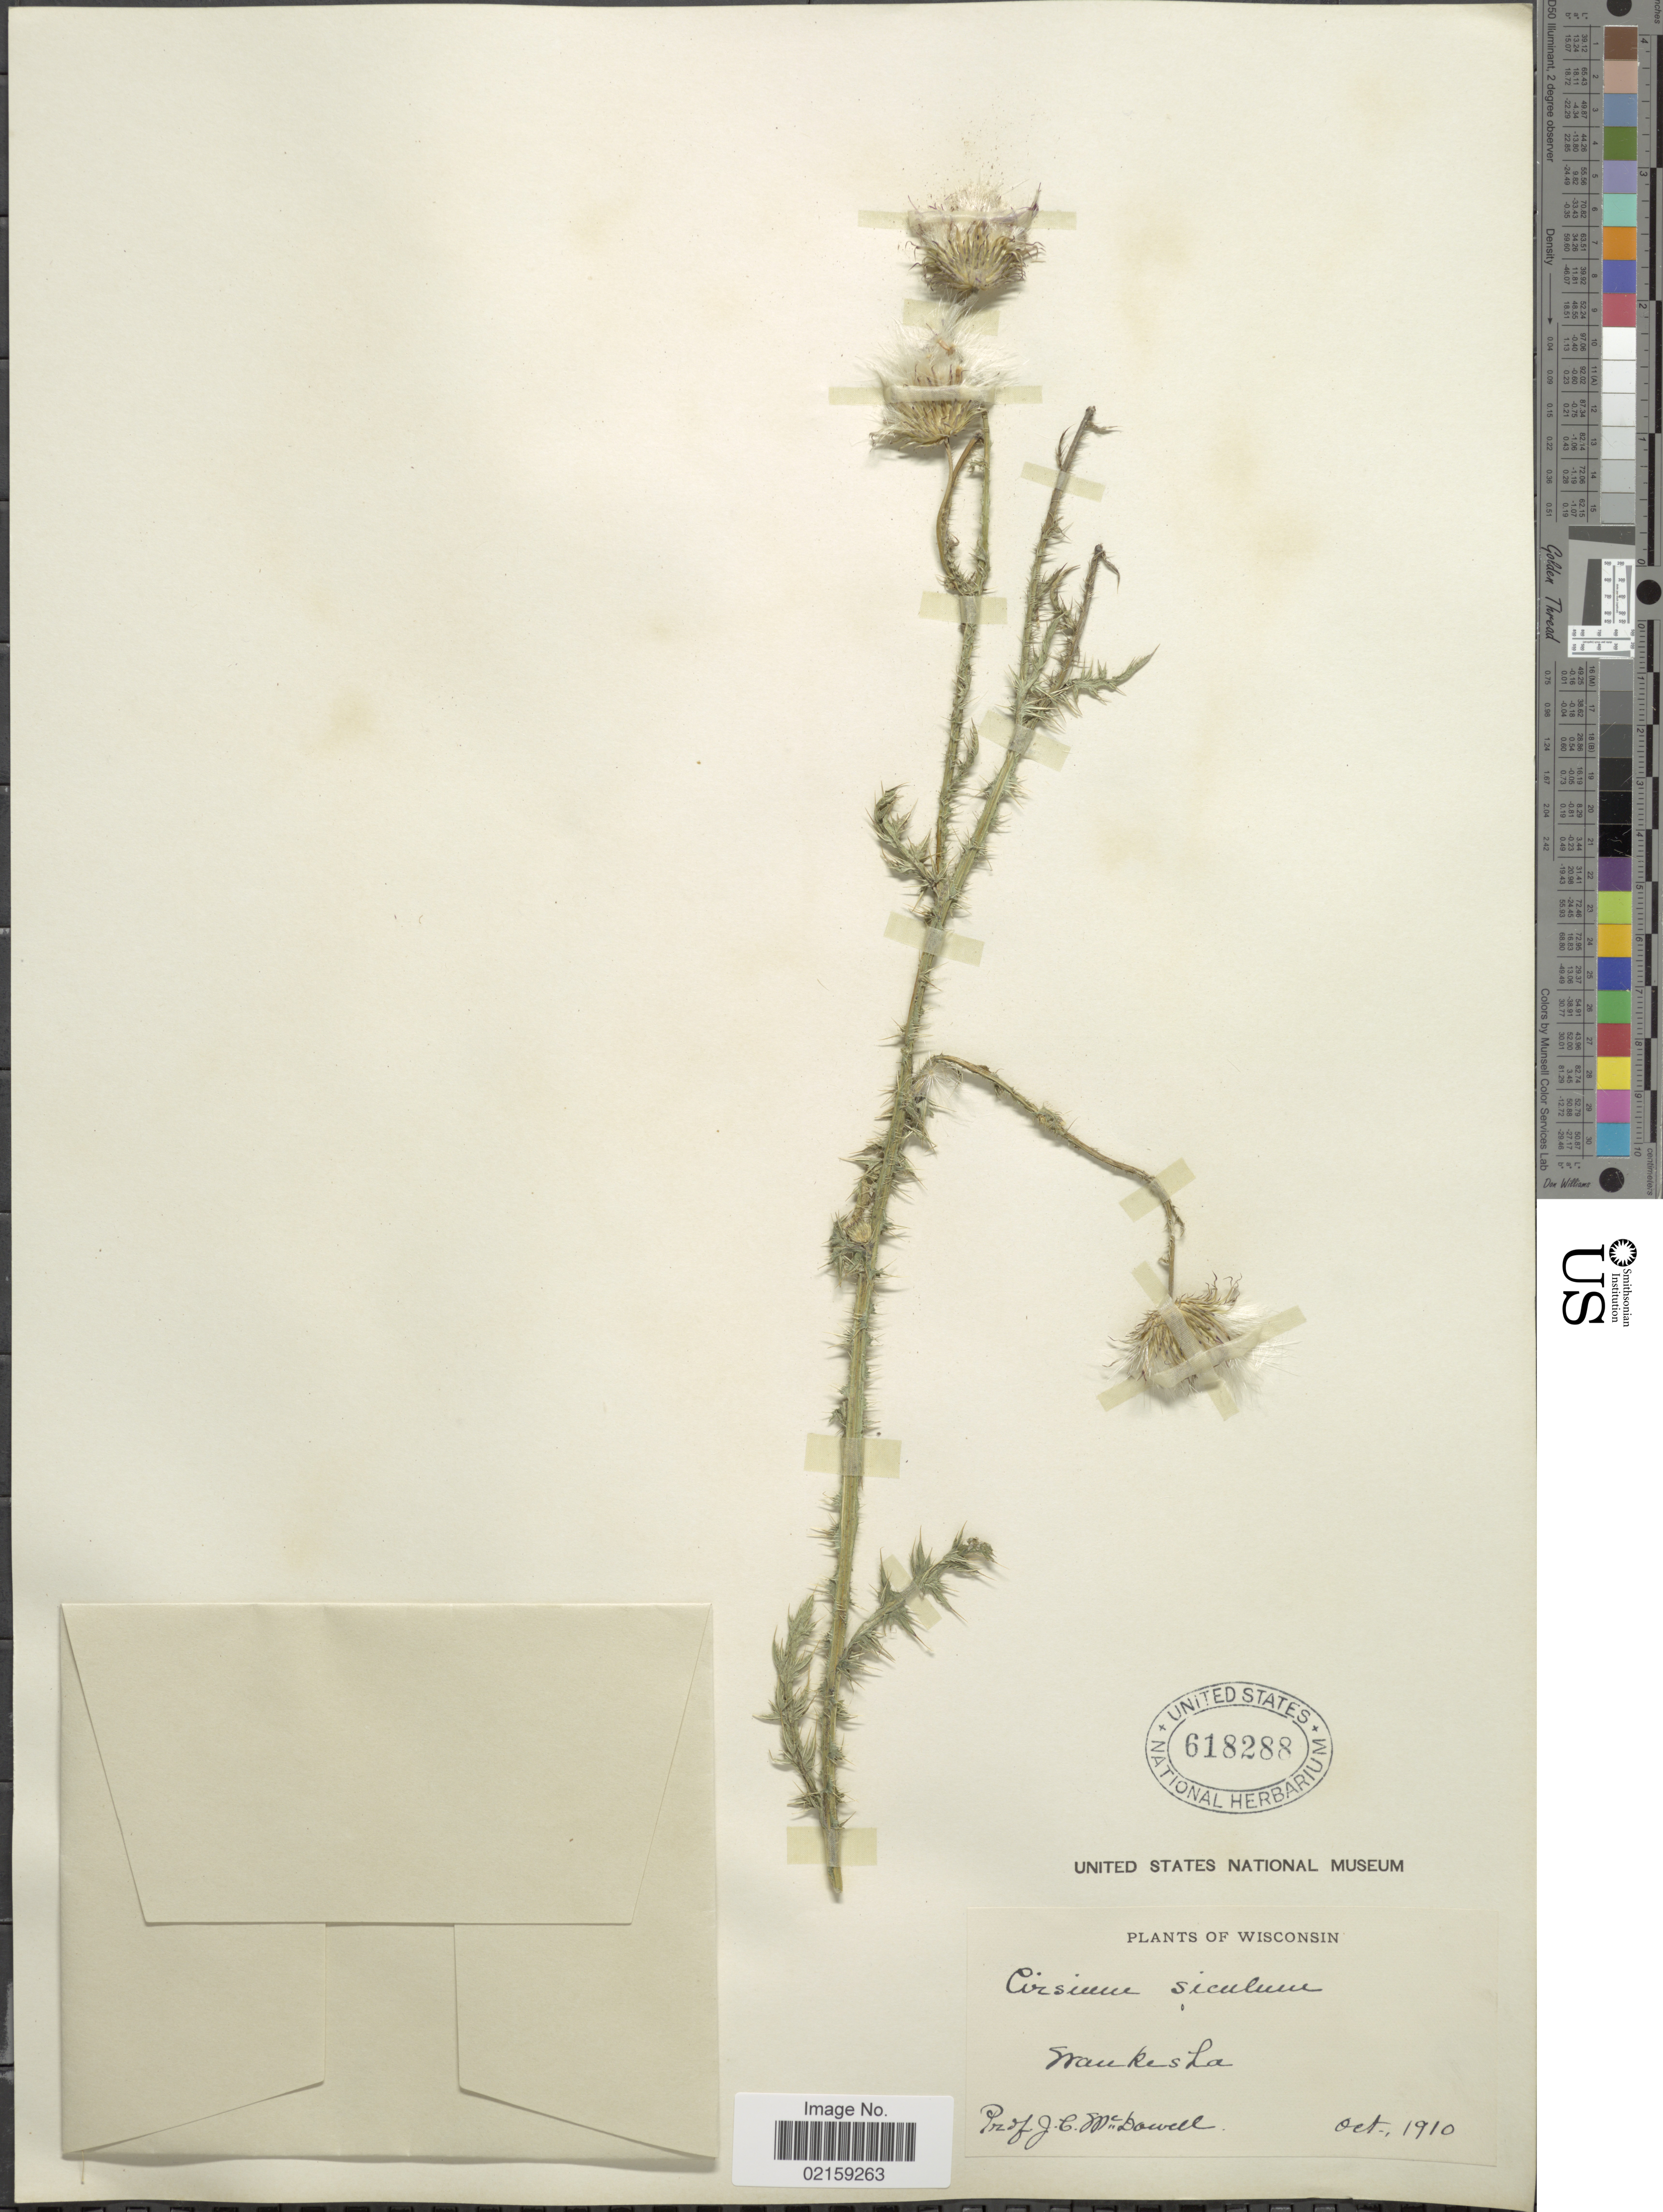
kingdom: Plantae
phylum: Tracheophyta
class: Magnoliopsida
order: Asterales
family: Asteraceae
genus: Galactites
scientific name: Galactites tomentosa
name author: Moench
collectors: L. McDowell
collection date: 1910-10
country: United States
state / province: Wisconsin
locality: Wisconsin Waukesha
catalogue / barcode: US 618288